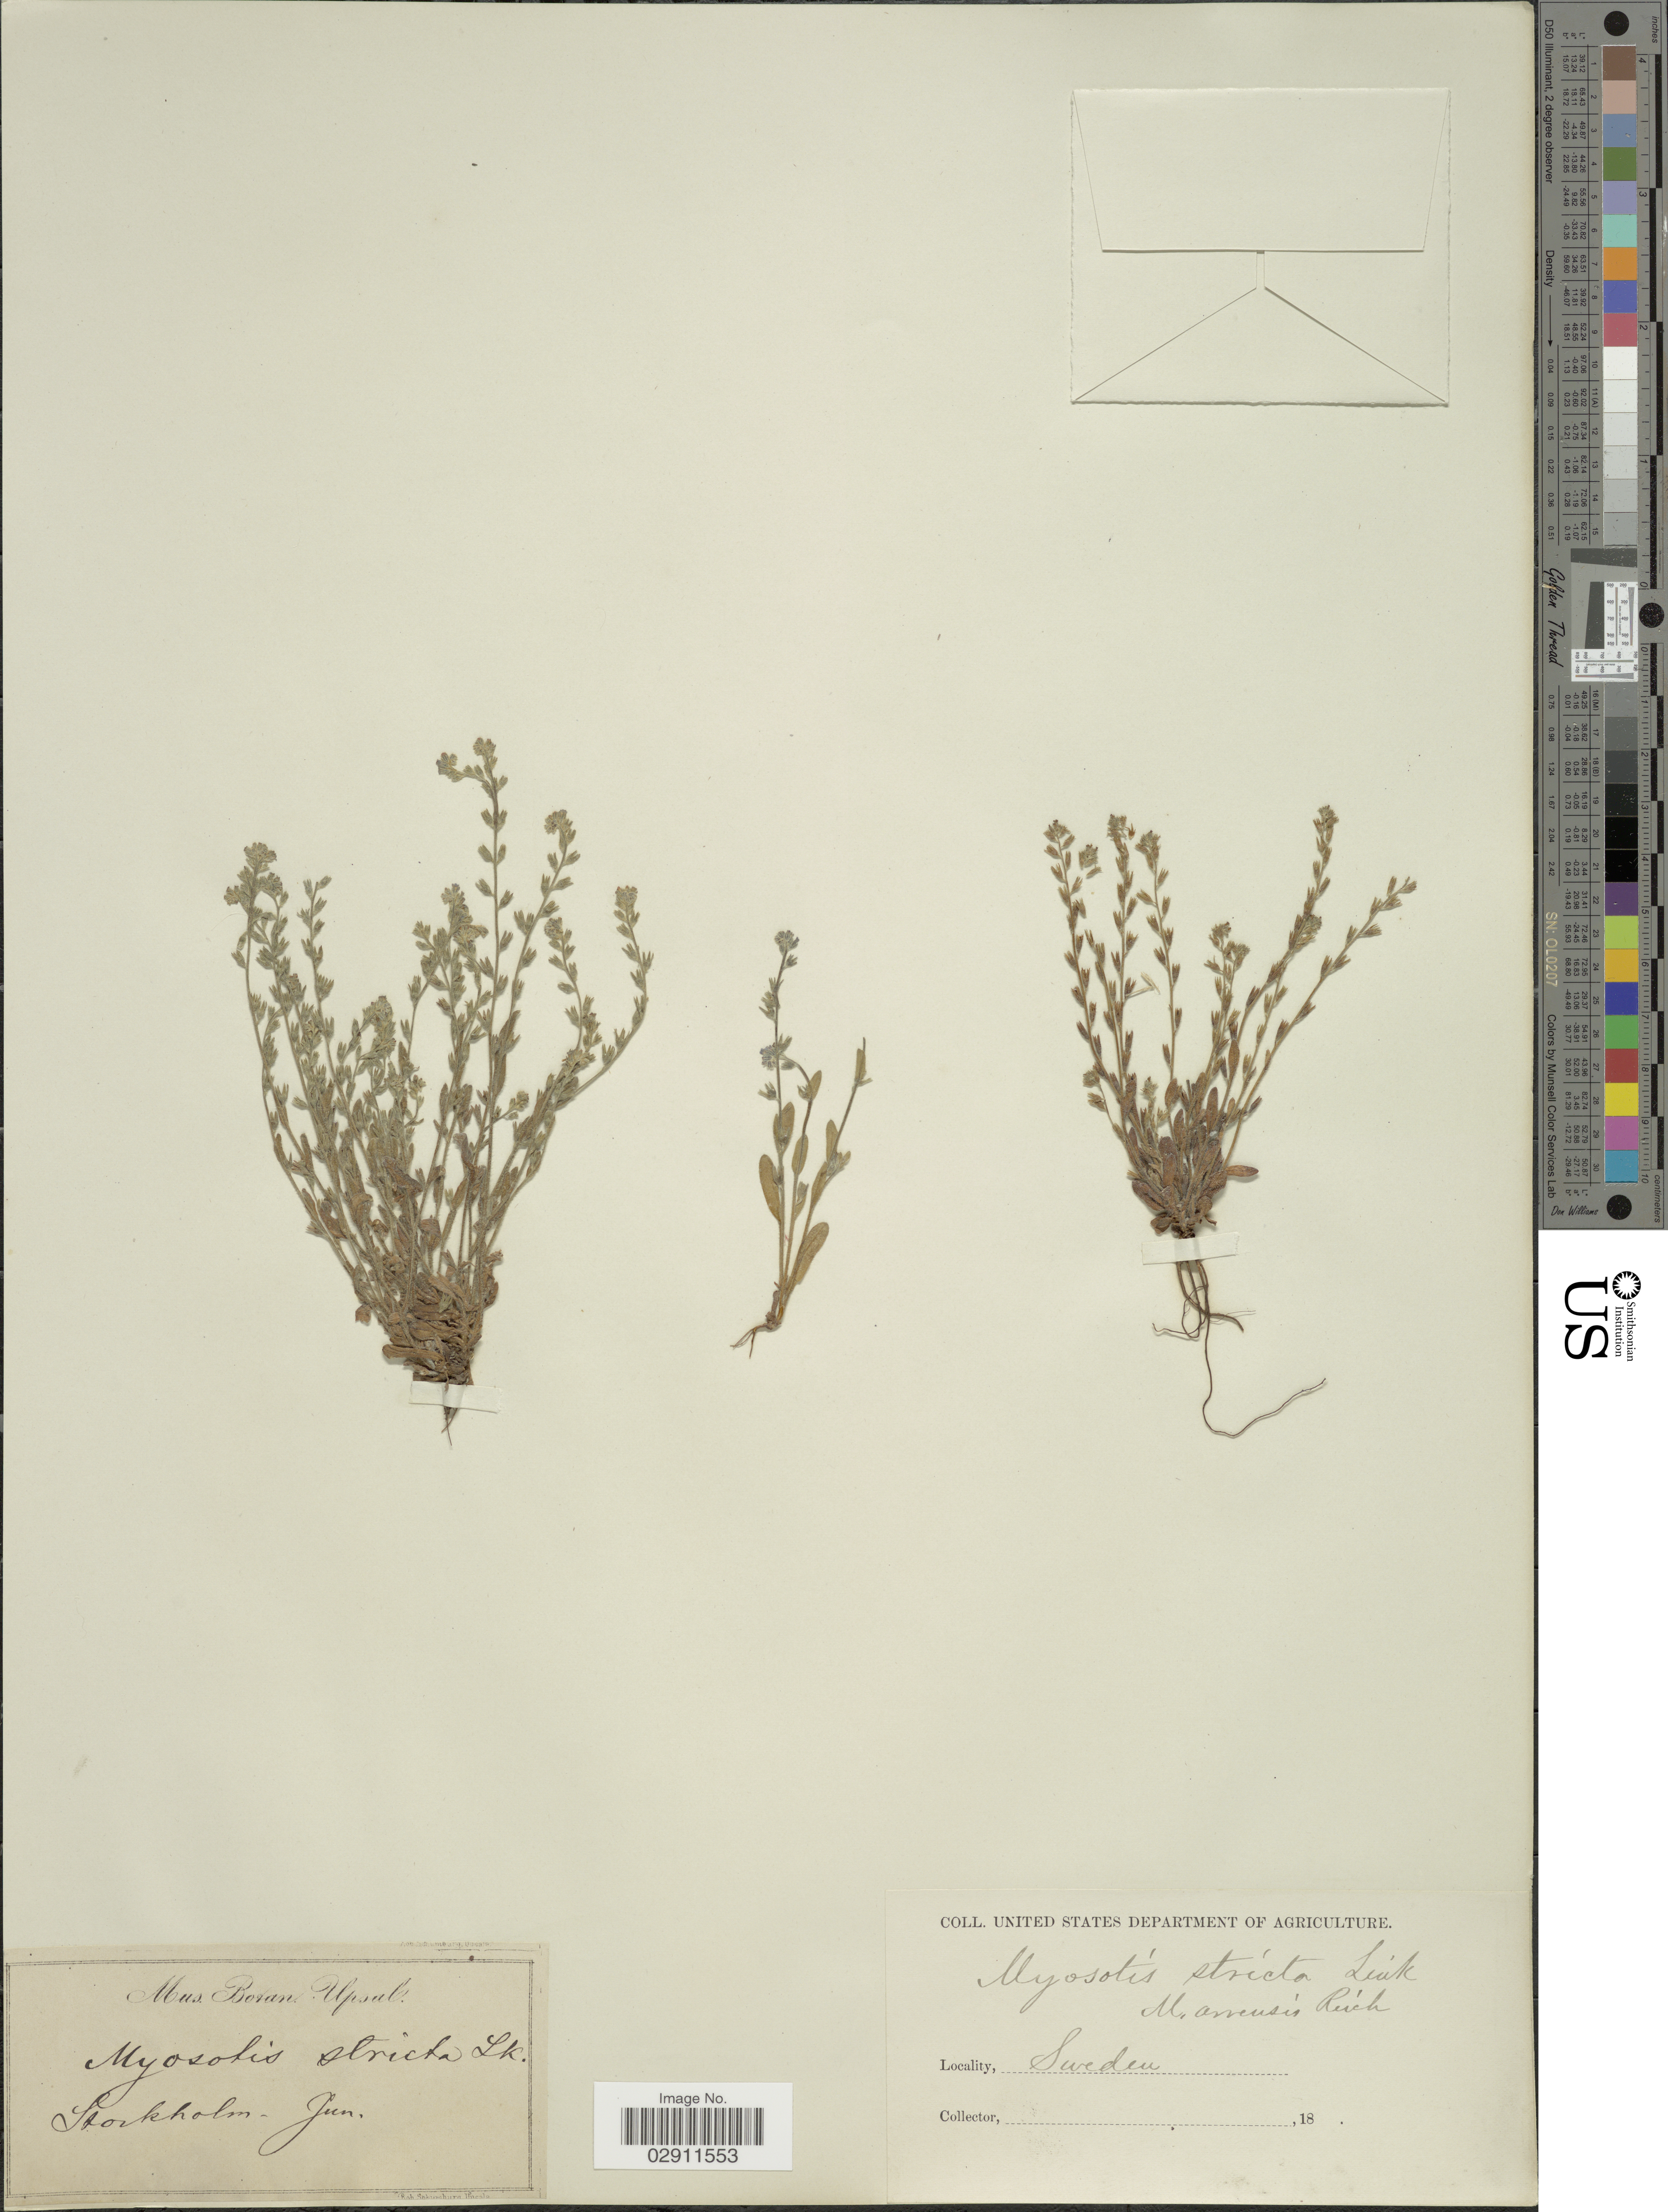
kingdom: Plantae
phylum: Tracheophyta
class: Magnoliopsida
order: Boraginales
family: Boraginaceae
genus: Myosotis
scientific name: Myosotis stricta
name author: Link ex Roem. & Schult.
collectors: ex Mus. Botan. Upsal.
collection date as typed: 18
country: Sweden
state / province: Stockholm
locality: Stockholm.